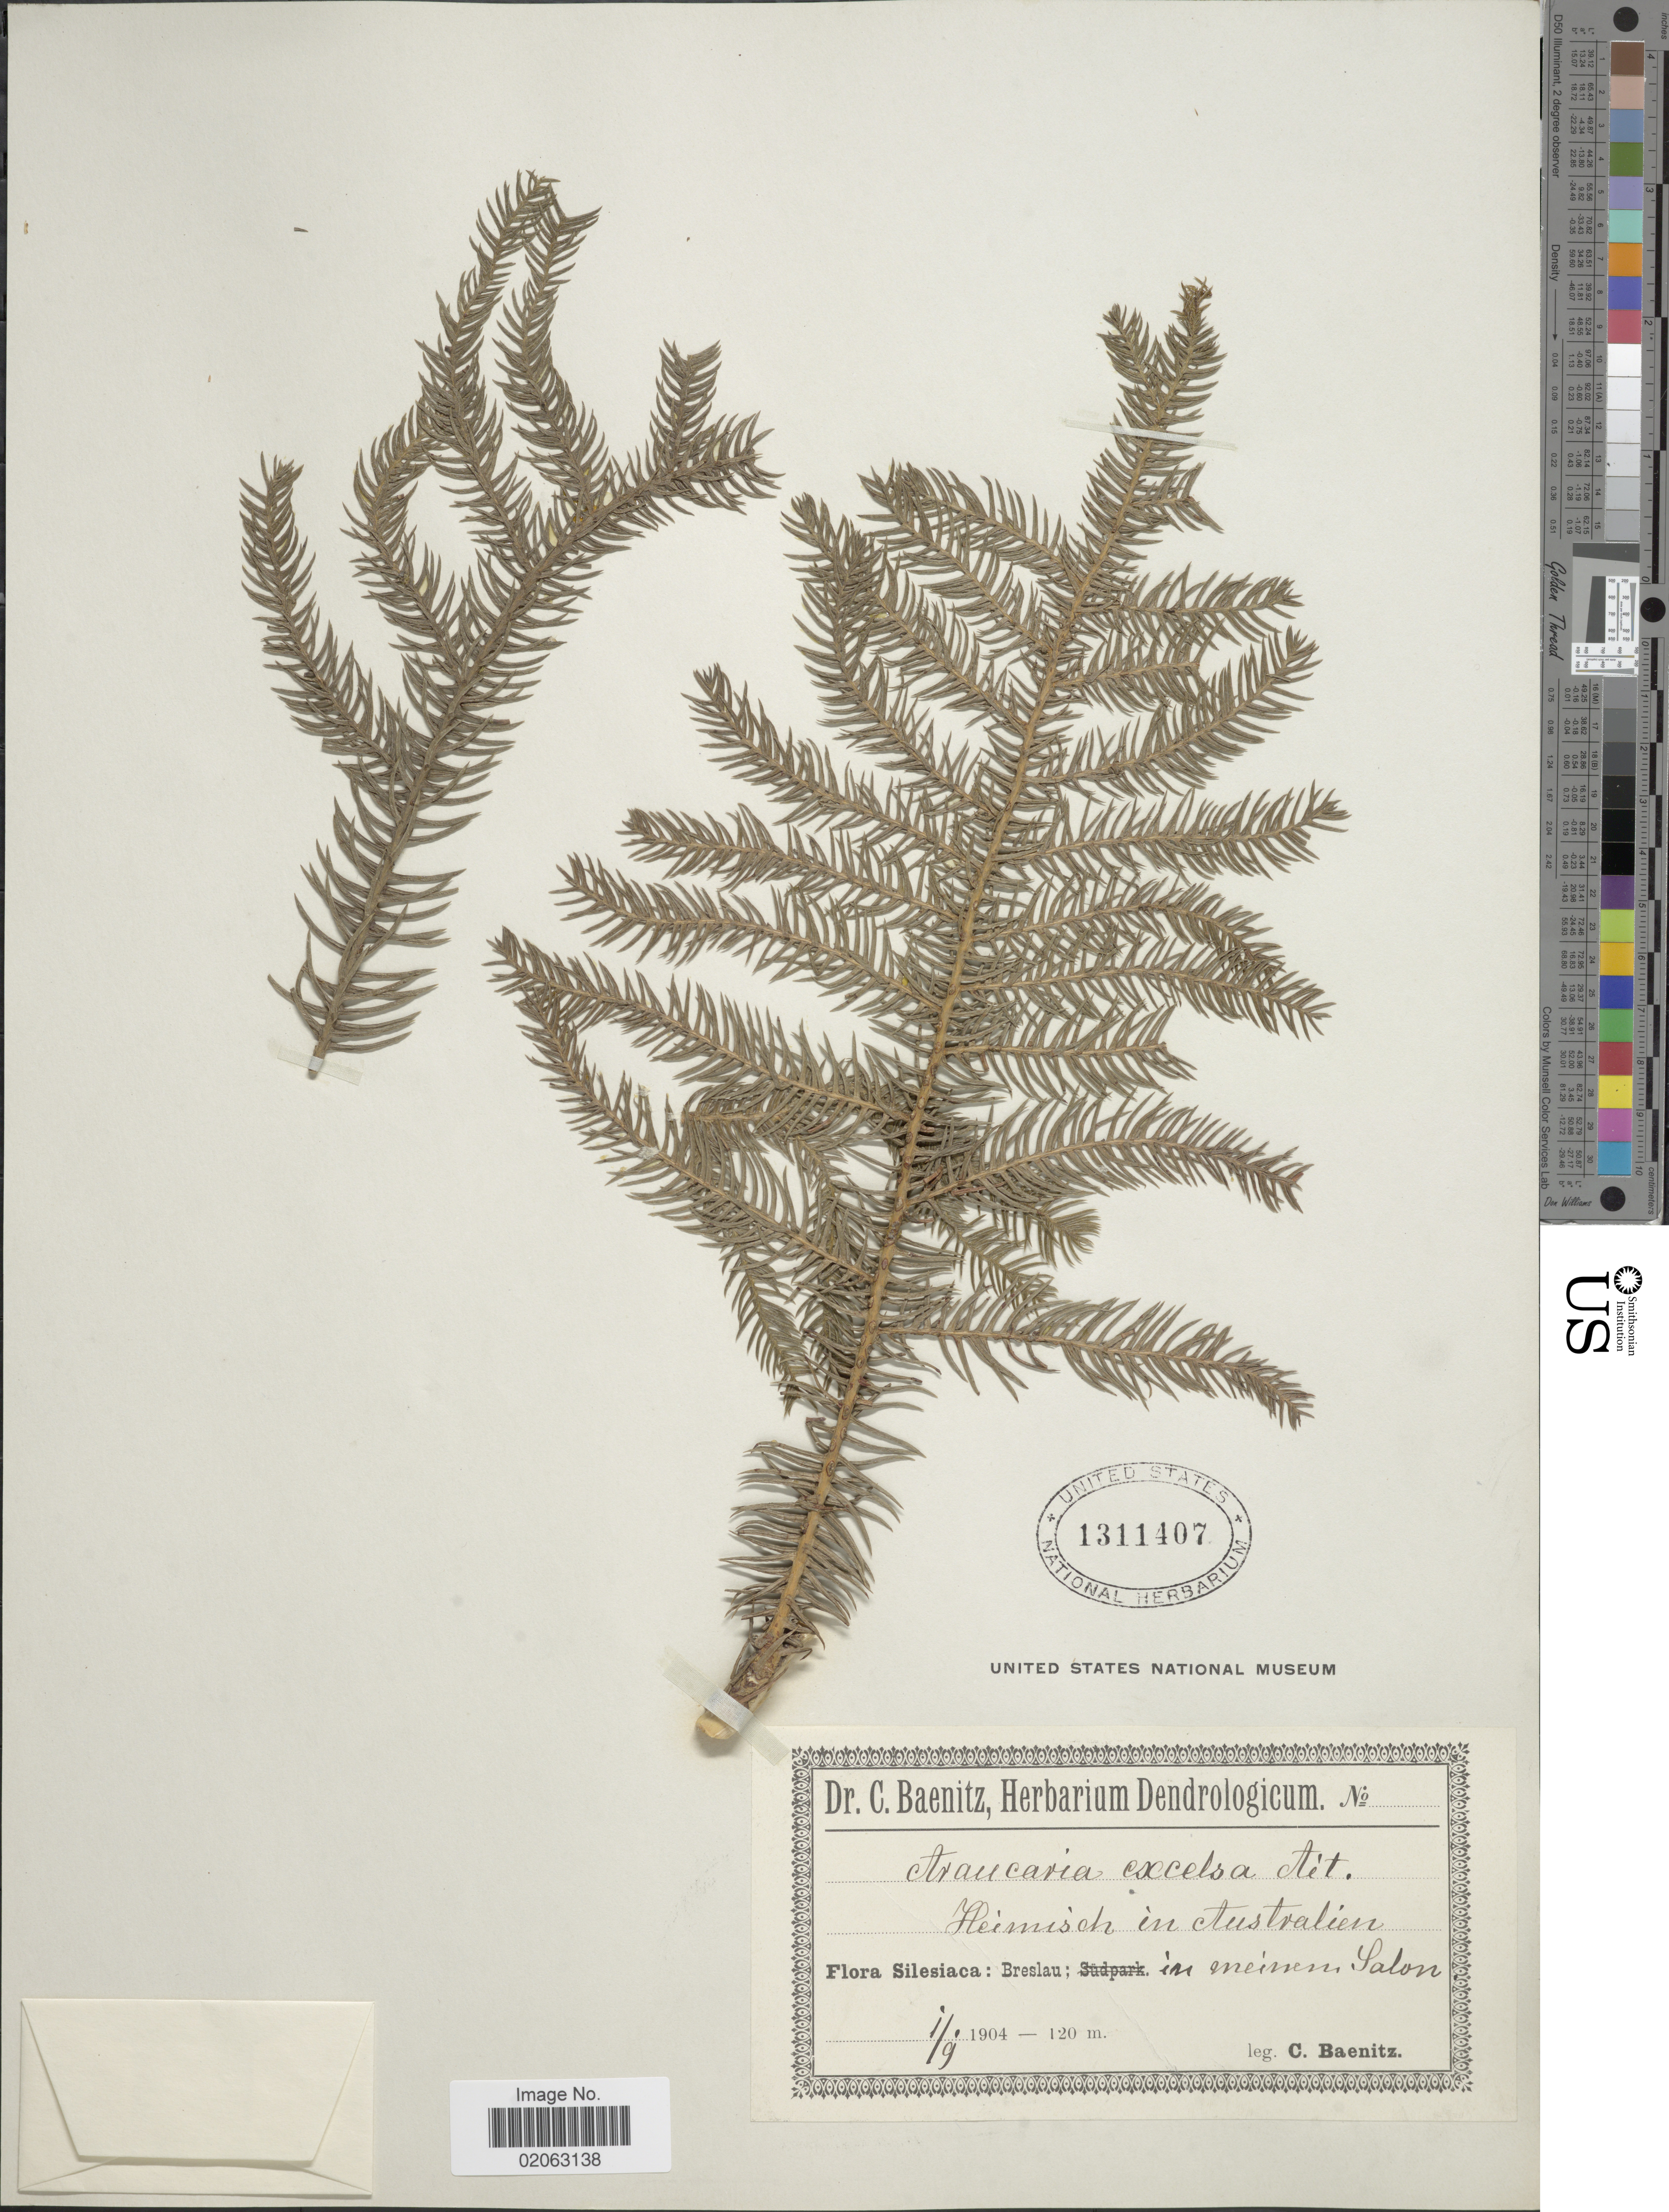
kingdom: Plantae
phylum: Tracheophyta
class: Pinopsida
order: Pinales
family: Araucariaceae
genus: Araucaria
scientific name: Araucaria heterophylla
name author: (Salisb.) Franco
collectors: C. G. Baenitz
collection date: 1904-09-01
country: Poland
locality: Silesiaca: Breslau; in encinem [interpreted] Salon.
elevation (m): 120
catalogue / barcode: US 1311407